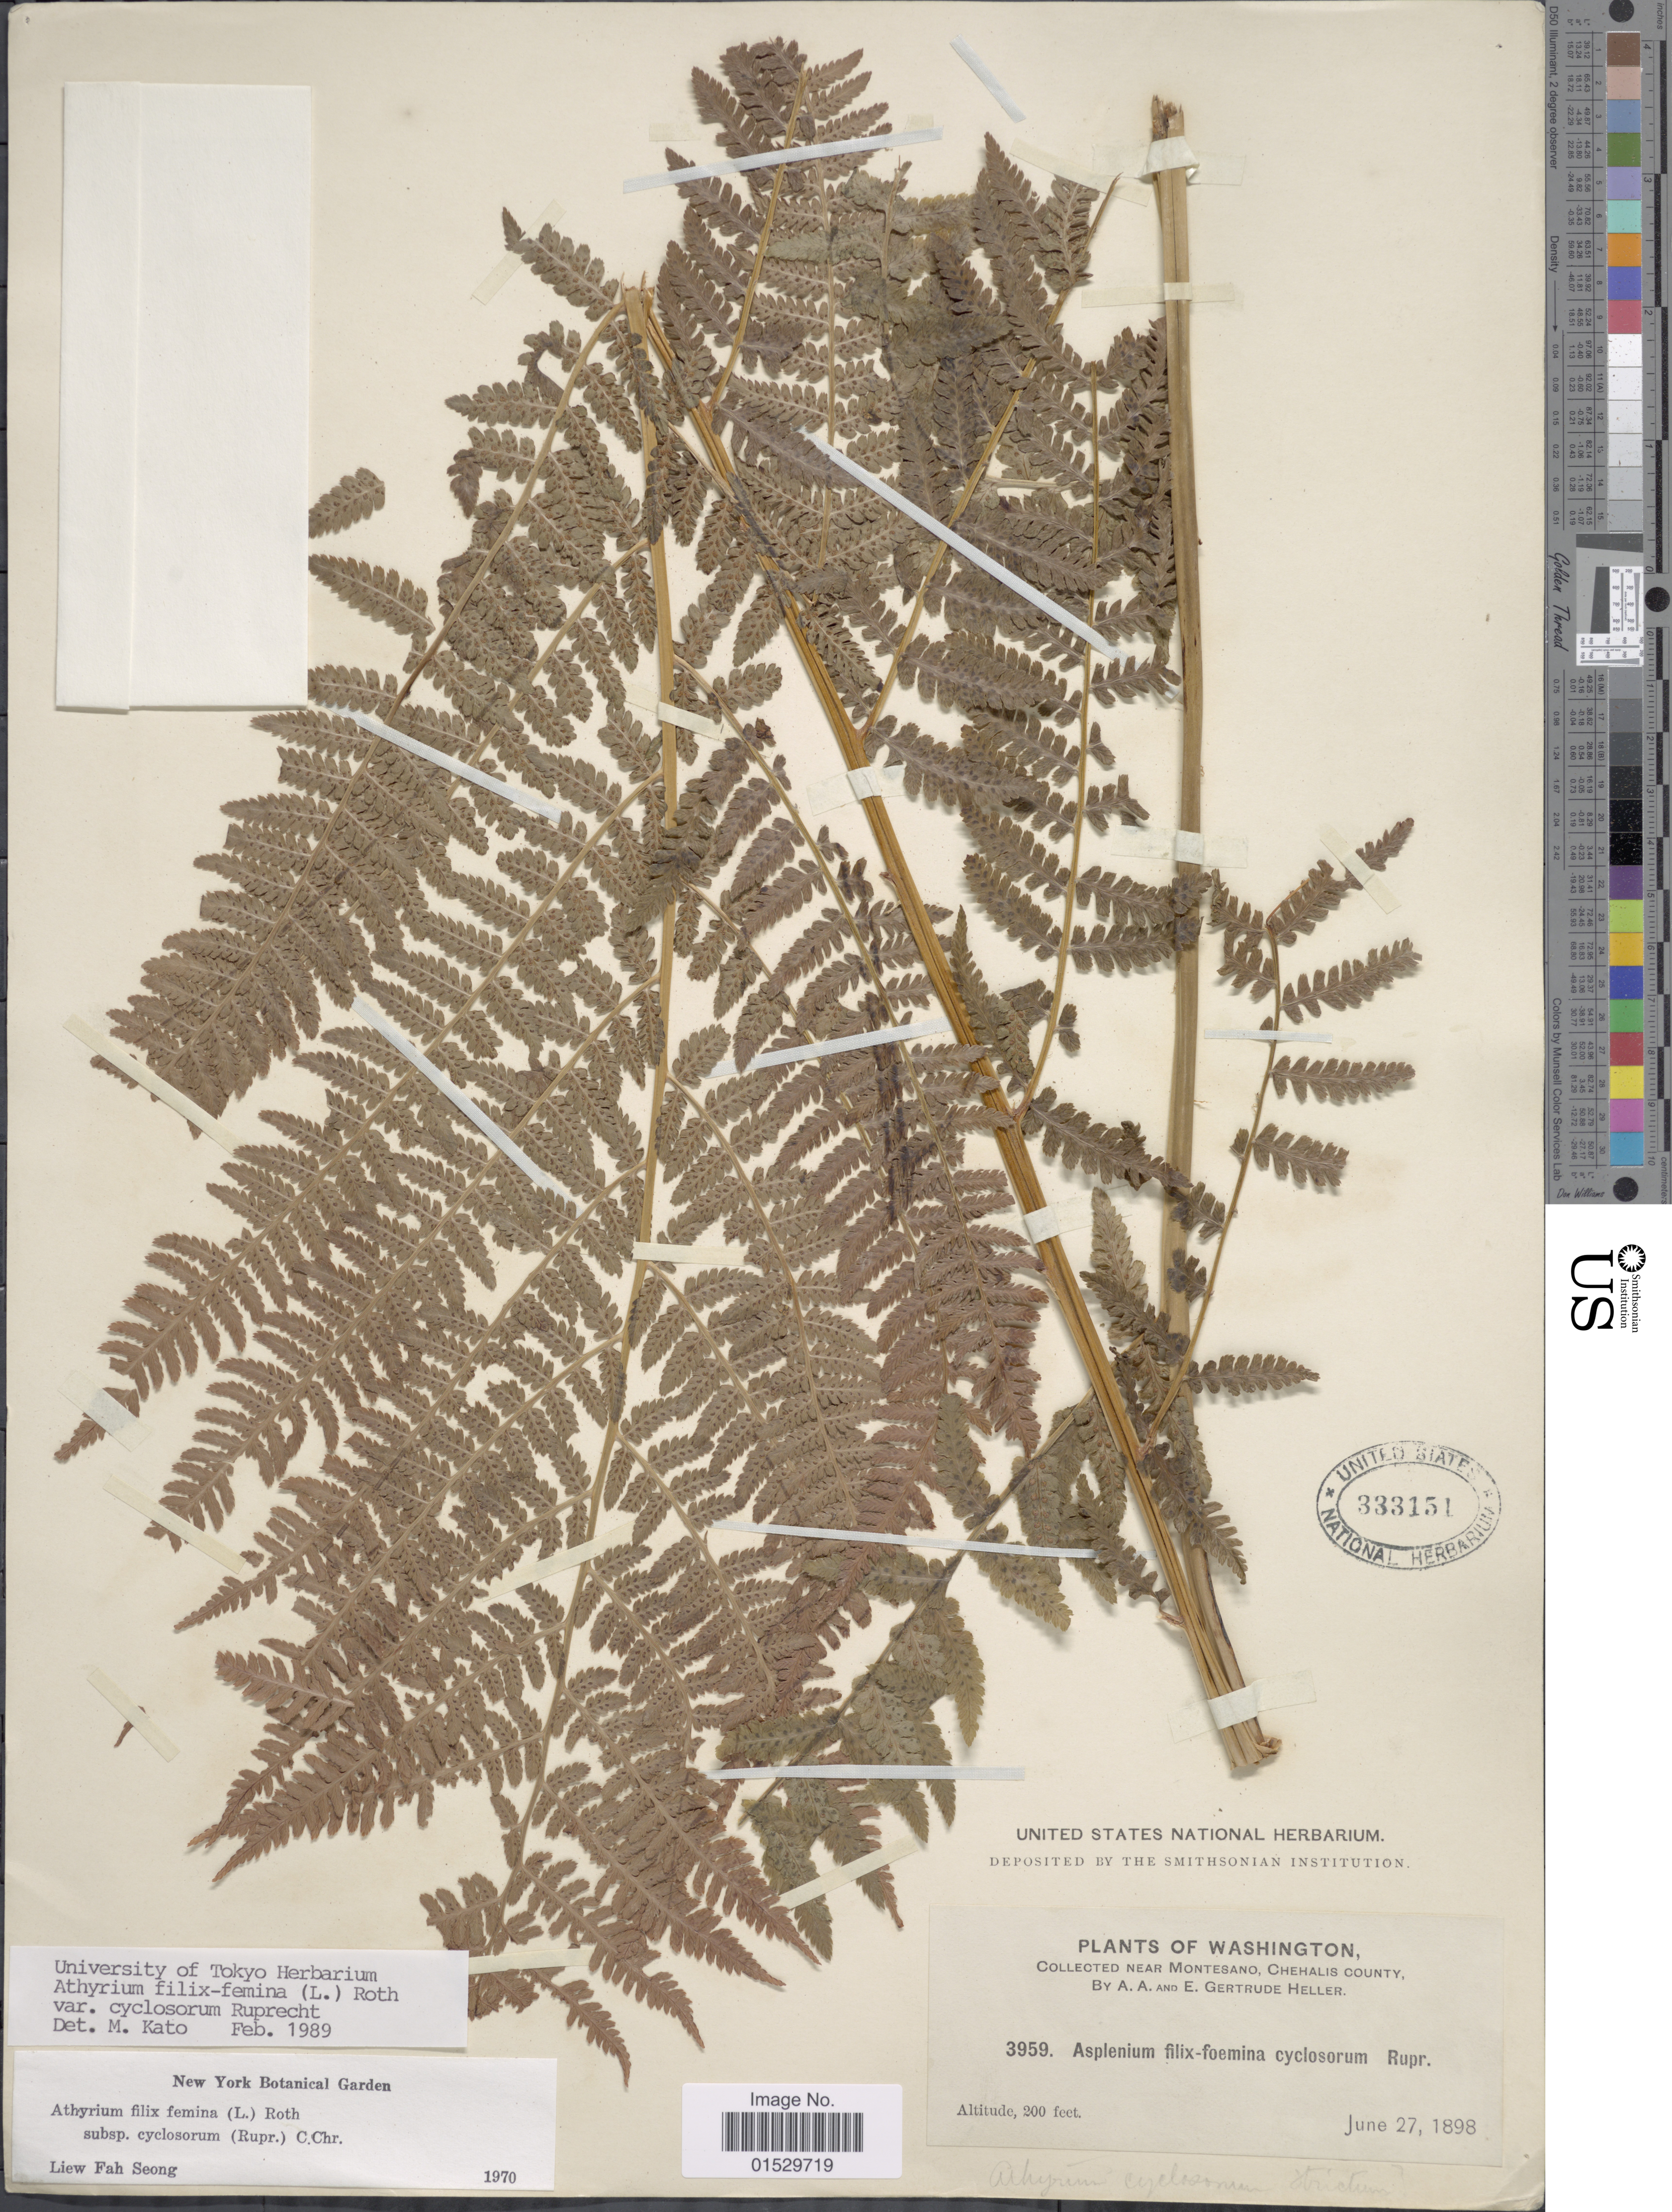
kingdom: Plantae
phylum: Tracheophyta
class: Polypodiopsida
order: Polypodiales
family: Athyriaceae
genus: Athyrium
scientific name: Athyrium filix-femina subsp. cyclosorum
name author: (Rupr.) C. Chr.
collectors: A. A. Heller & E. G. Heller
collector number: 3959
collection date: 1898-06-27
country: United States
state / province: Washington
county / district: Grays Harbor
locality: Near Montesano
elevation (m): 61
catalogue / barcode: US 333151